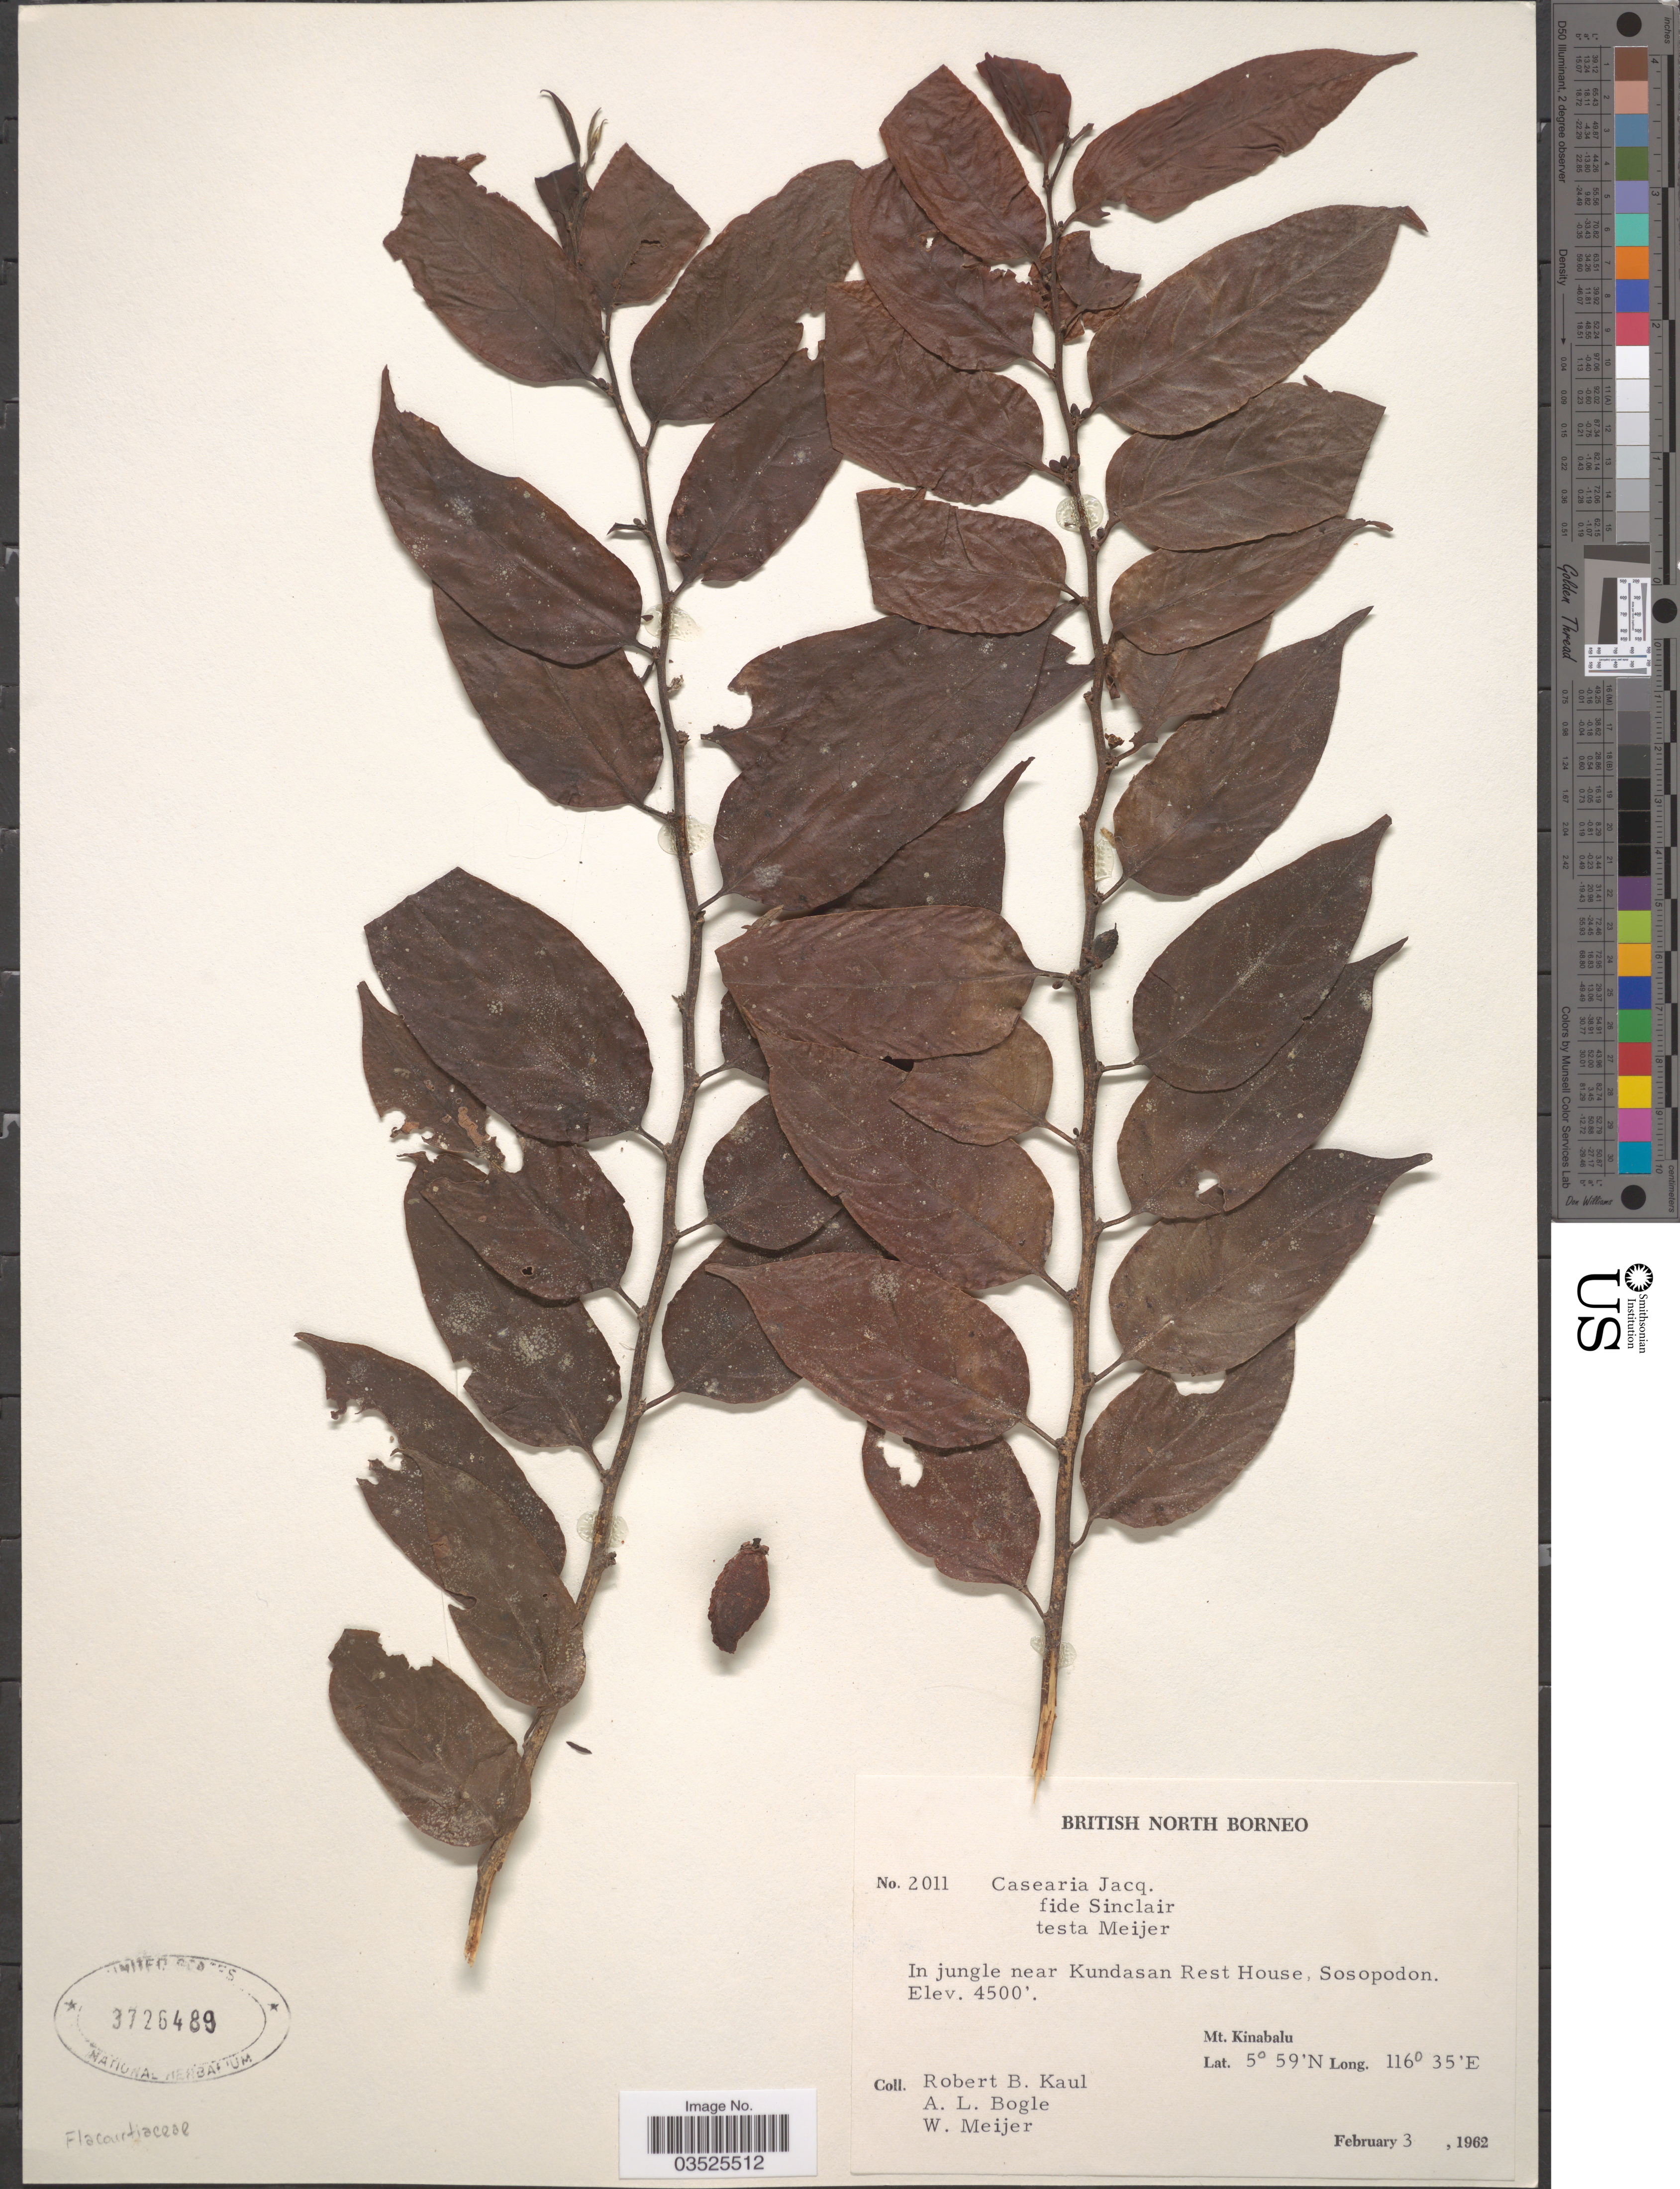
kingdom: Plantae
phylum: Tracheophyta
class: Magnoliopsida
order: Malpighiales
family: Salicaceae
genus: Salix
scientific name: Salix cordata x S. sericea Marshall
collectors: R. Kaul, Bogle, A.L. & W. Meijer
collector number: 2011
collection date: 1962-02-03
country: Malaysia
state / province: Sabah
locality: British North Borneo. In jungle near Kundasan Rest House, Sosopodon. Mt. Kinabalu.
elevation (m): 1372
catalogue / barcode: US 3726489